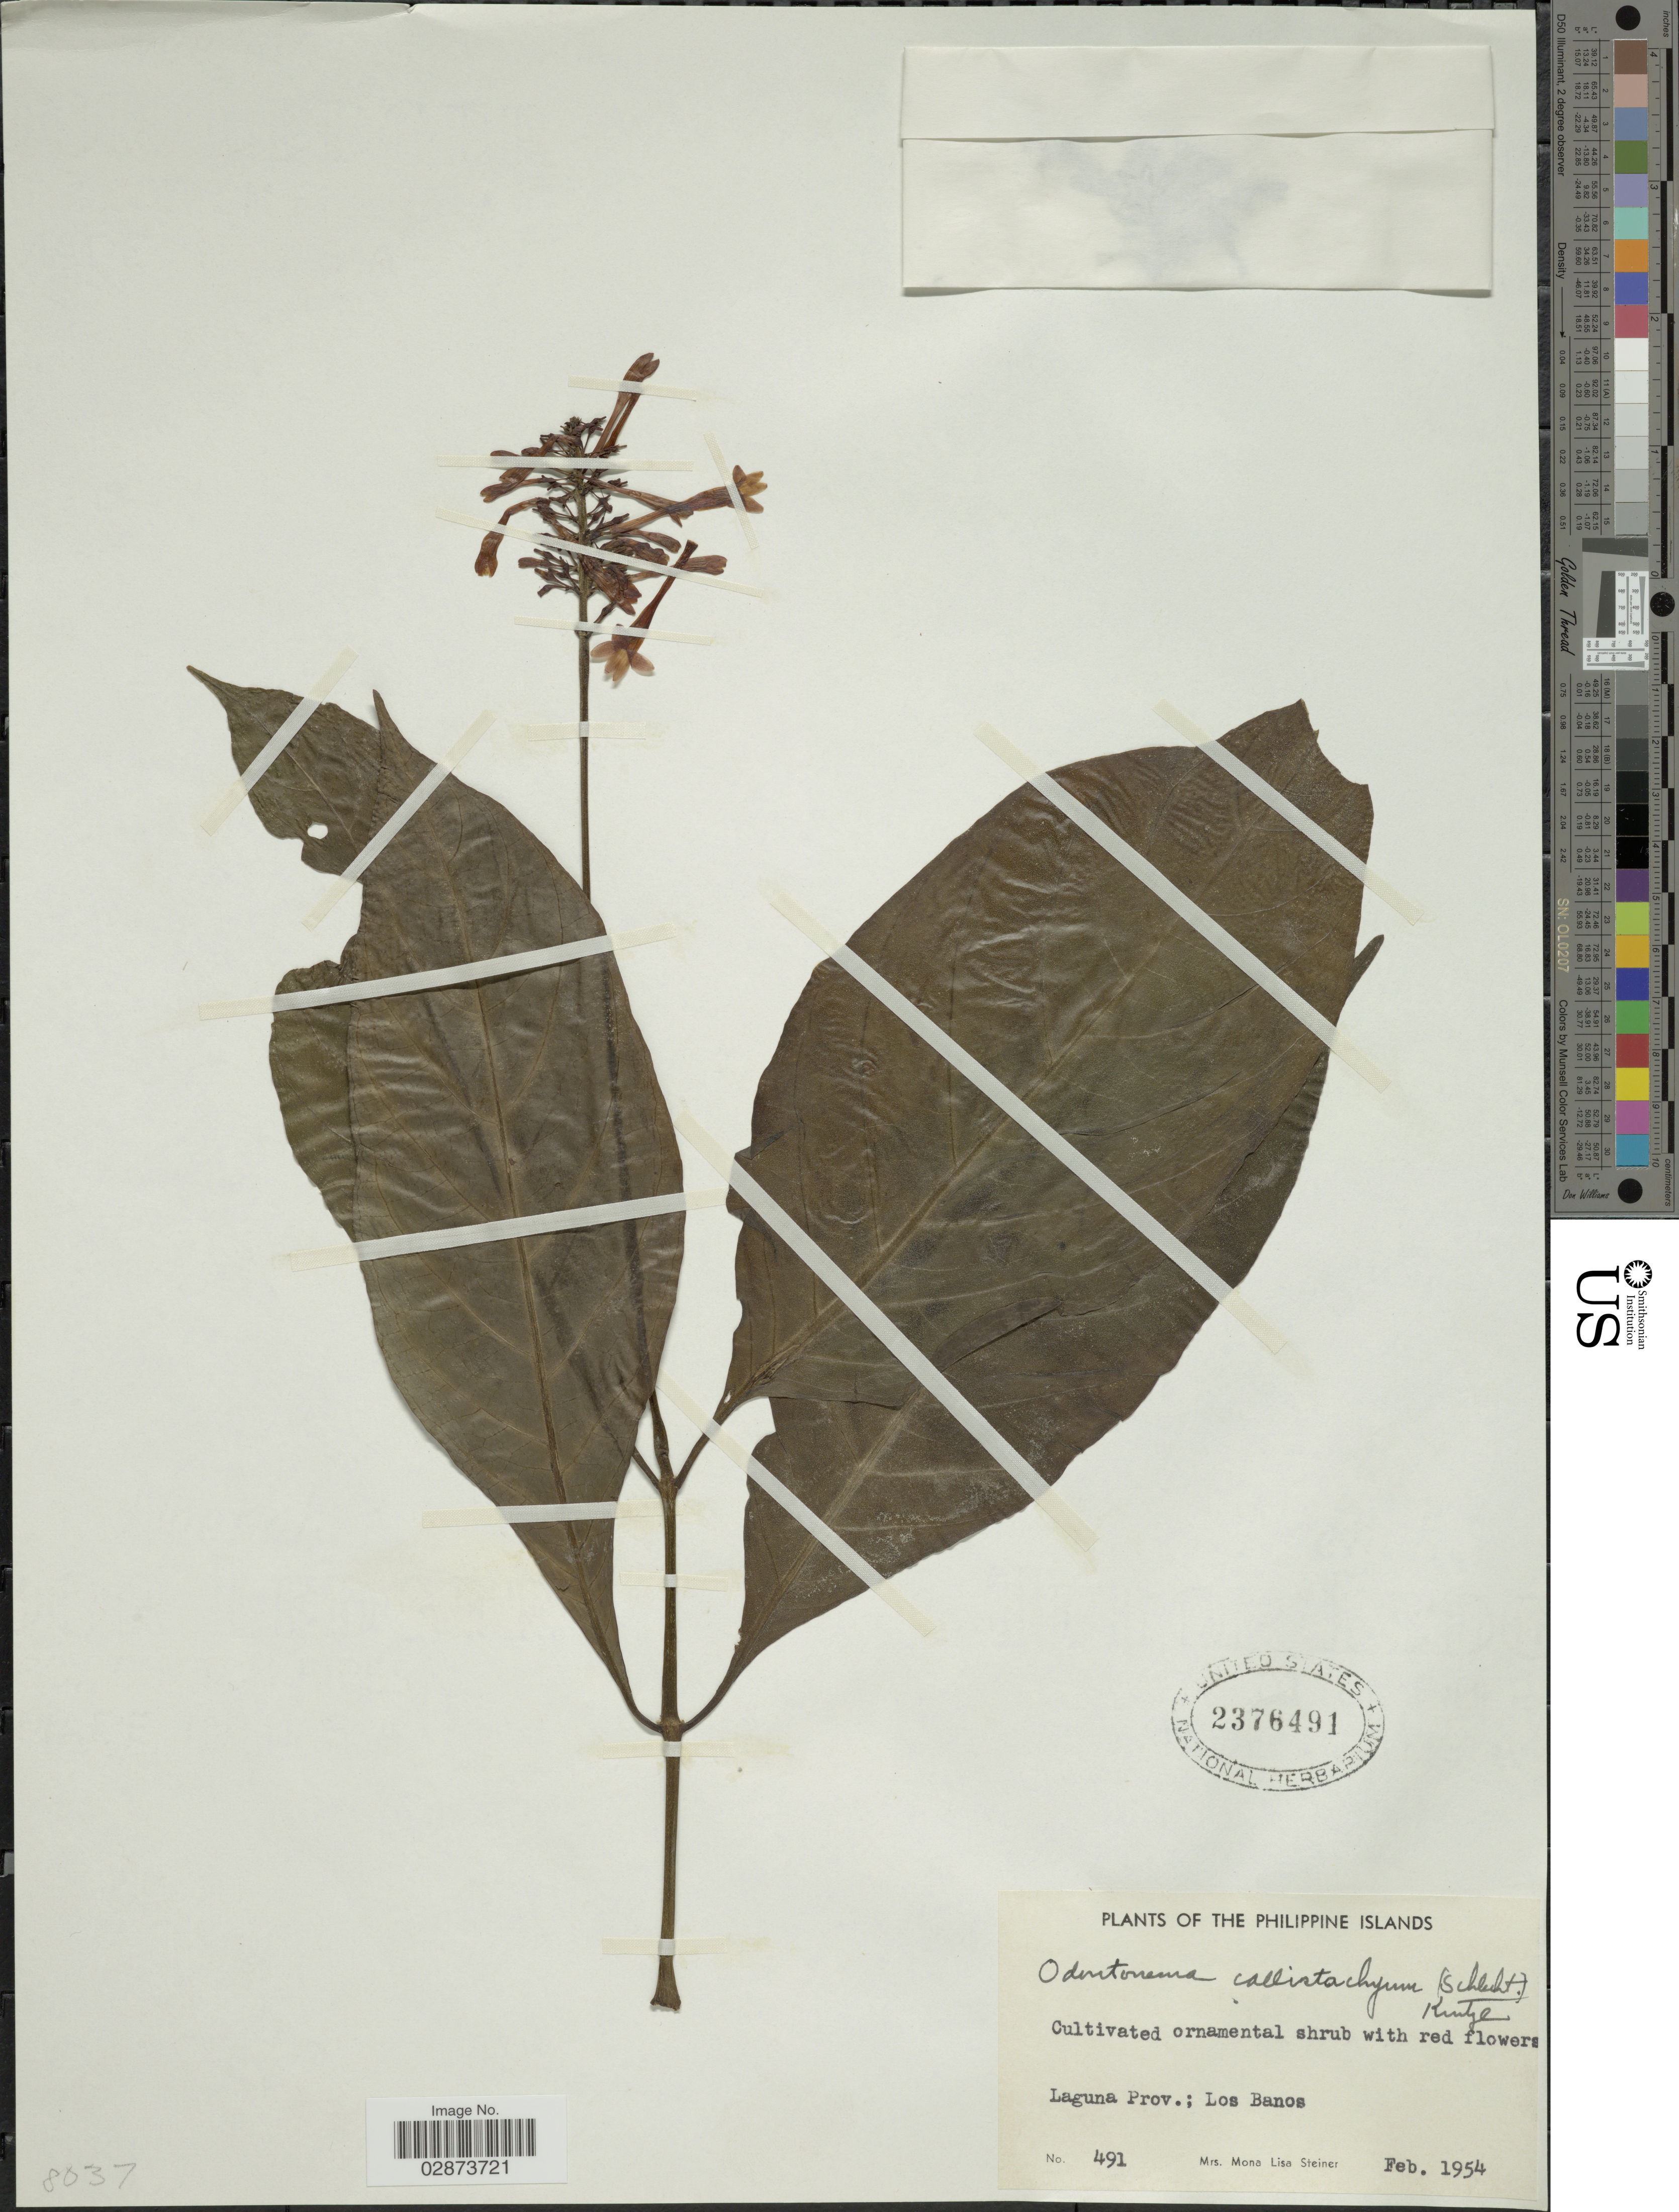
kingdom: Plantae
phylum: Tracheophyta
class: Magnoliopsida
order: Lamiales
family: Acanthaceae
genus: Odontonema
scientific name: Odontonema callistachyum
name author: (Schltdl. & Cham.) Kuntze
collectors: M. Steiner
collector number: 491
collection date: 1954-02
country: Philippines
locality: Philippine Islands. Laguna Prov.: Los Banos.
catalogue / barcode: US 2376491